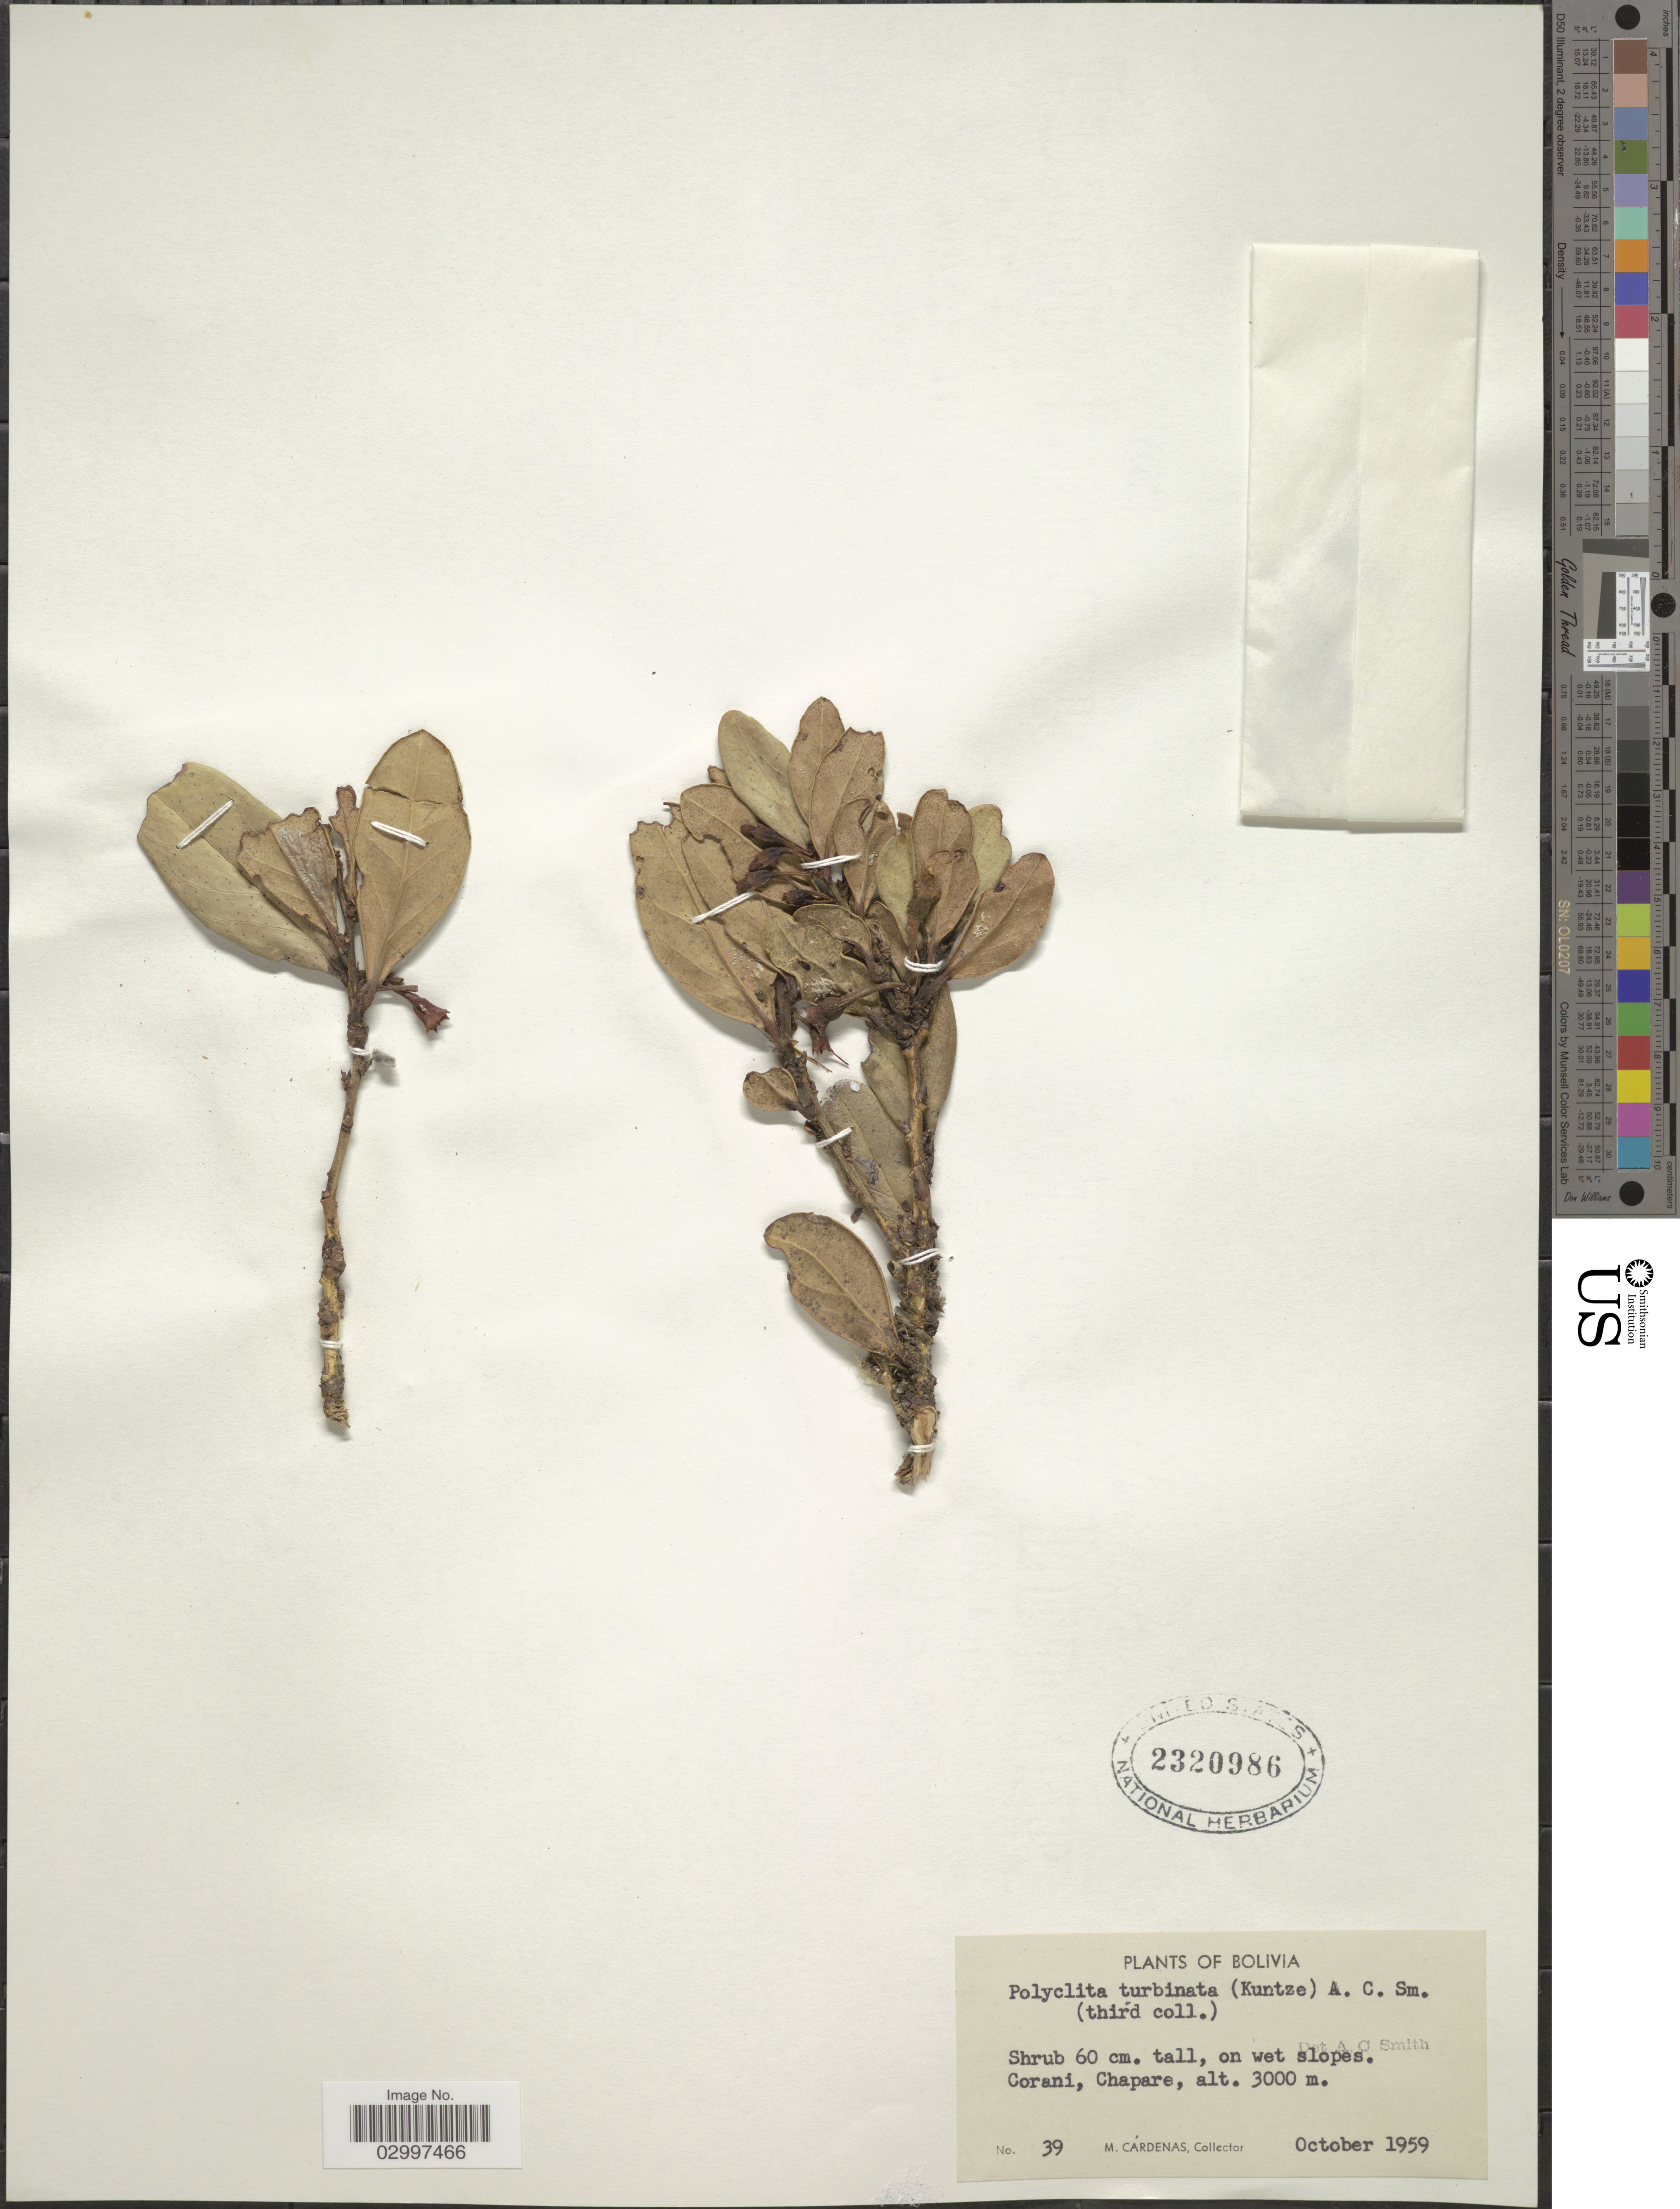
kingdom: Plantae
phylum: Tracheophyta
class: Magnoliopsida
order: Ericales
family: Ericaceae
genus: Polyclita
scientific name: Polyclita turbinata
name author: (Kuntze) A.C. Sm.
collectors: M. Cárdenas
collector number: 39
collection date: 1959-10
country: Bolivia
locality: Corani, Chapare.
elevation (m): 3000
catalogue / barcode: US 2320986